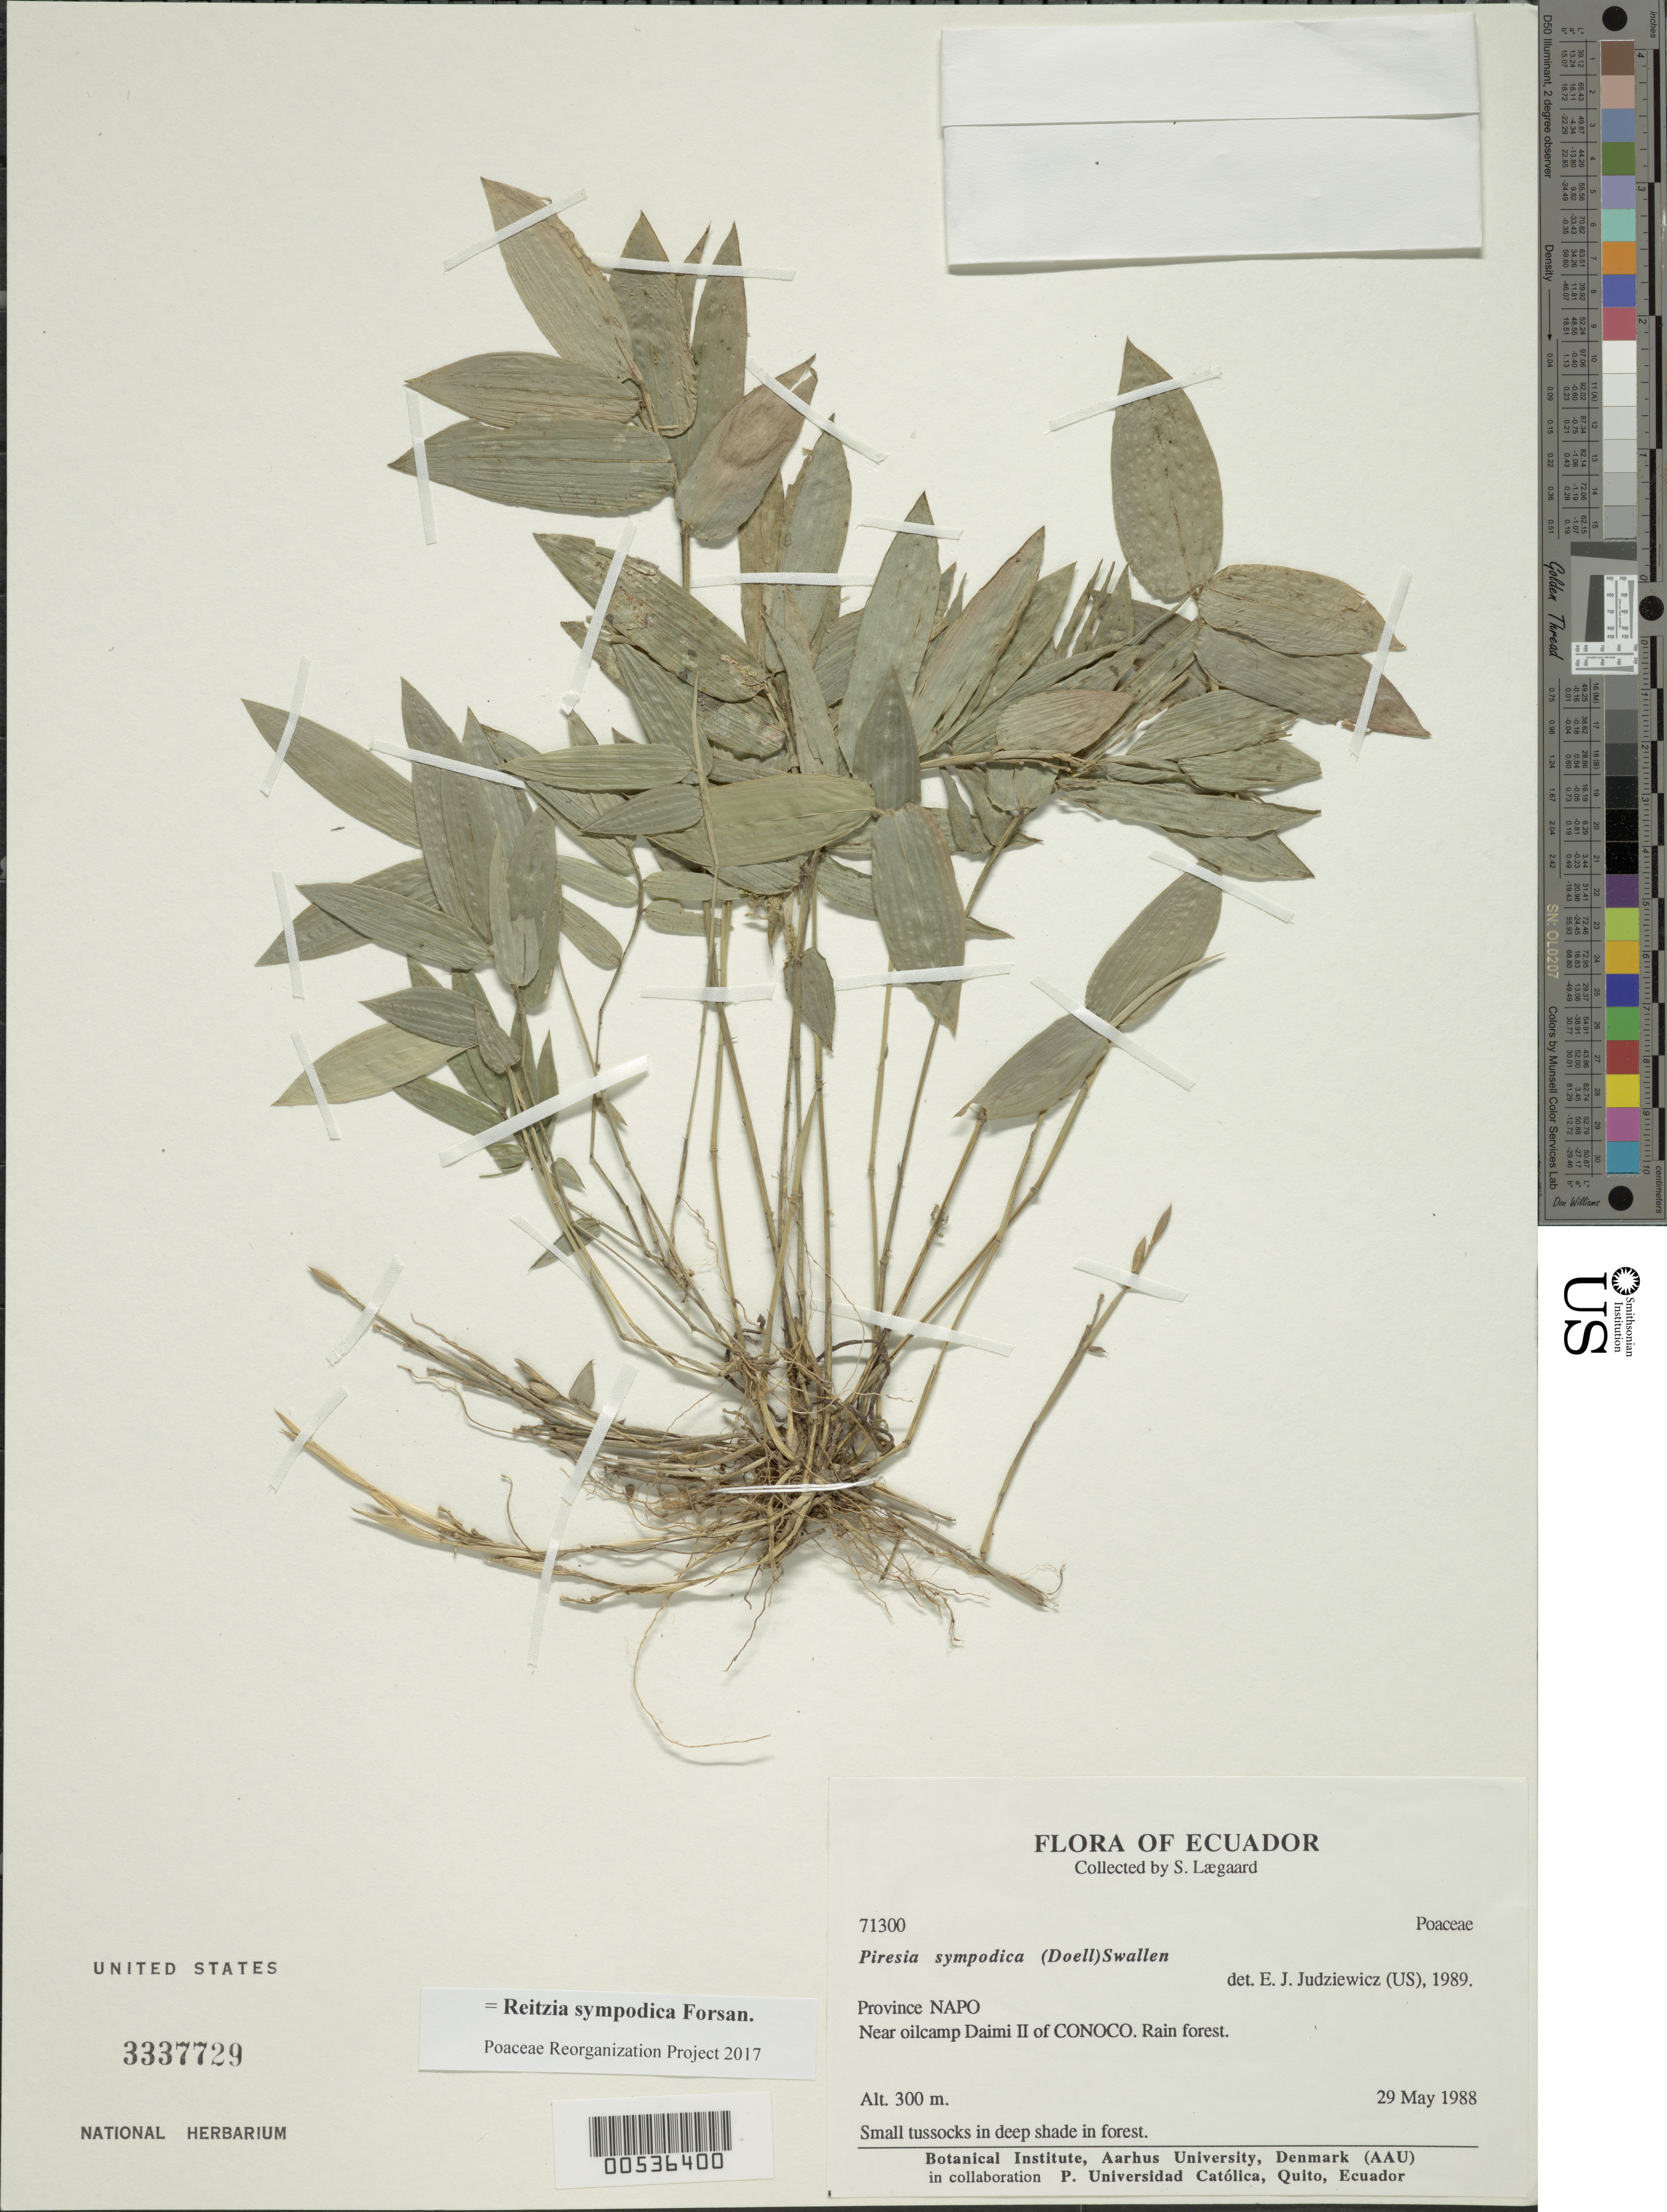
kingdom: Plantae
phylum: Tracheophyta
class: Liliopsida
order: Poales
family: Poaceae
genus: Reitzia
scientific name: Reitzia sympodica ined. 2019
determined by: Poaceae Reorganization Project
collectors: S. Lægaard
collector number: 71300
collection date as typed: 29 May 1988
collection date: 1988-05-29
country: Ecuador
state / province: Napo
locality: Near oilcamp daimi ii of Conoco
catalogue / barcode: US 3337729